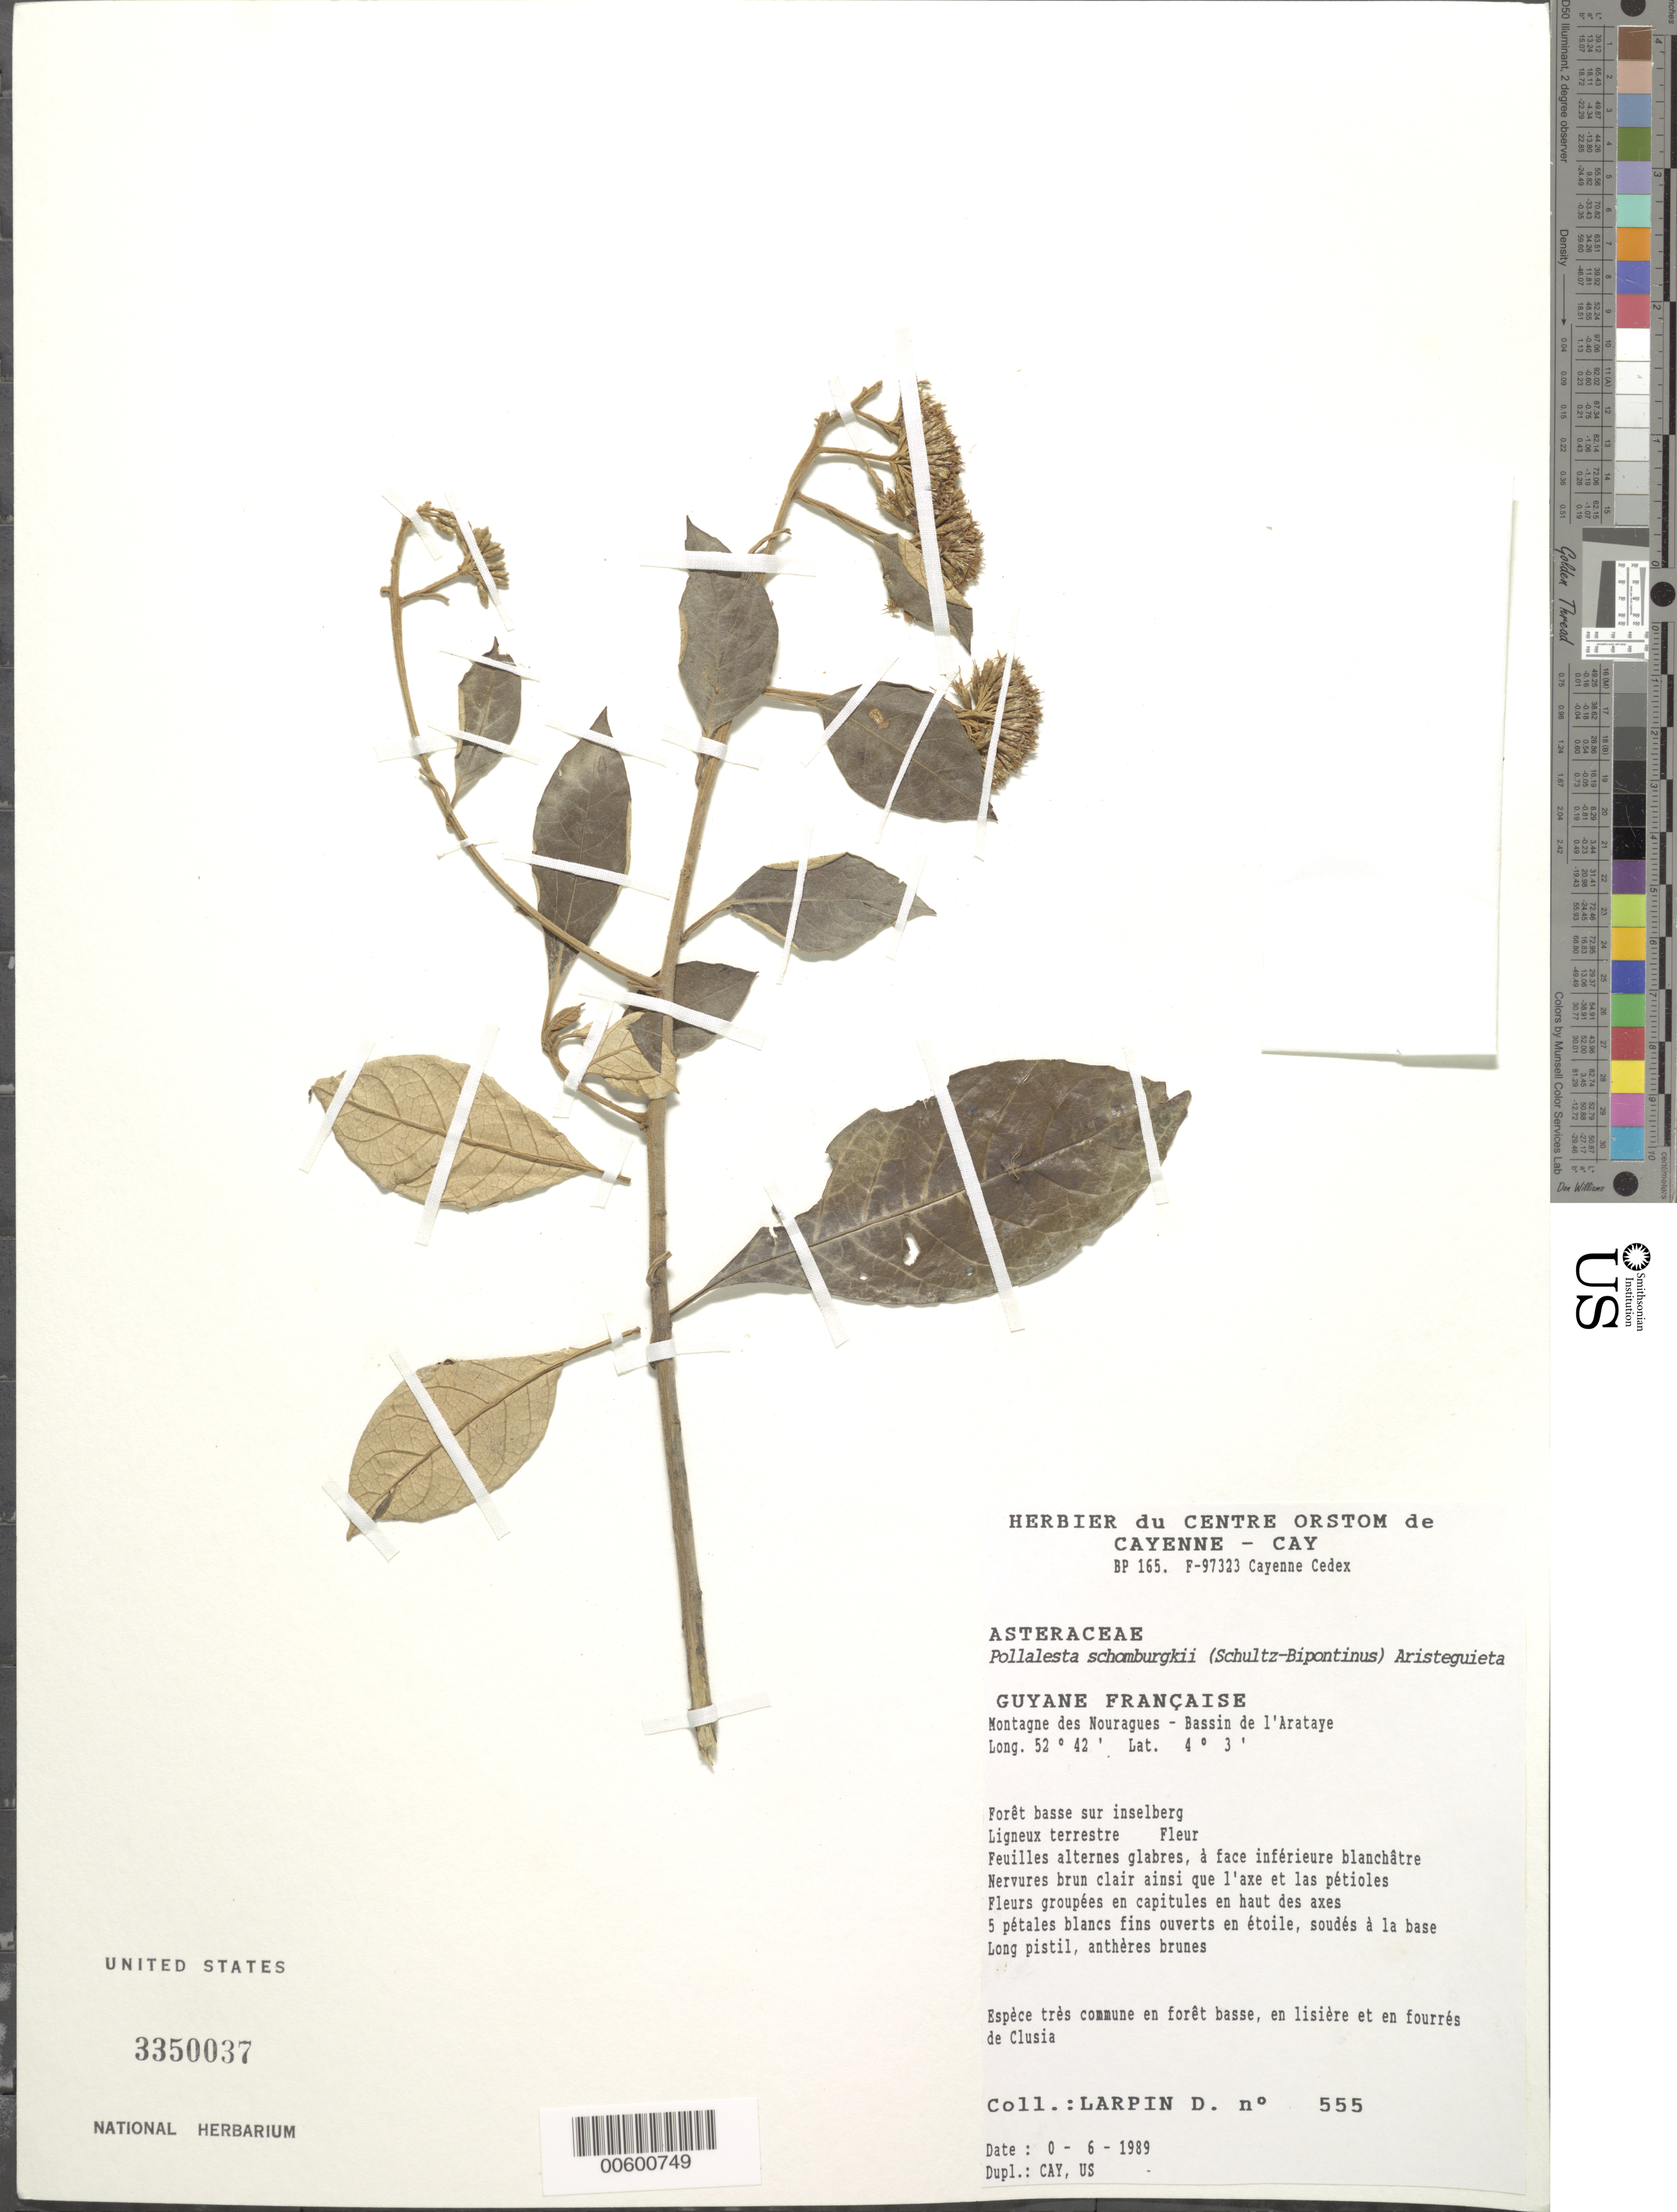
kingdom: Plantae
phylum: Tracheophyta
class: Magnoliopsida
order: Asterales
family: Asteraceae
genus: Piptocoma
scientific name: Piptocoma schomburgkii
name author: (Sch. Bip.) Pruski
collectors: D. Larpin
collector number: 555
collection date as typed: Jun-89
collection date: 1989-06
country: French Guiana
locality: Station des Nouragues, Bassin de l'Approuague, Arataye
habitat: Low forest, edge and in Clusia woods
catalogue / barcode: US 3350037